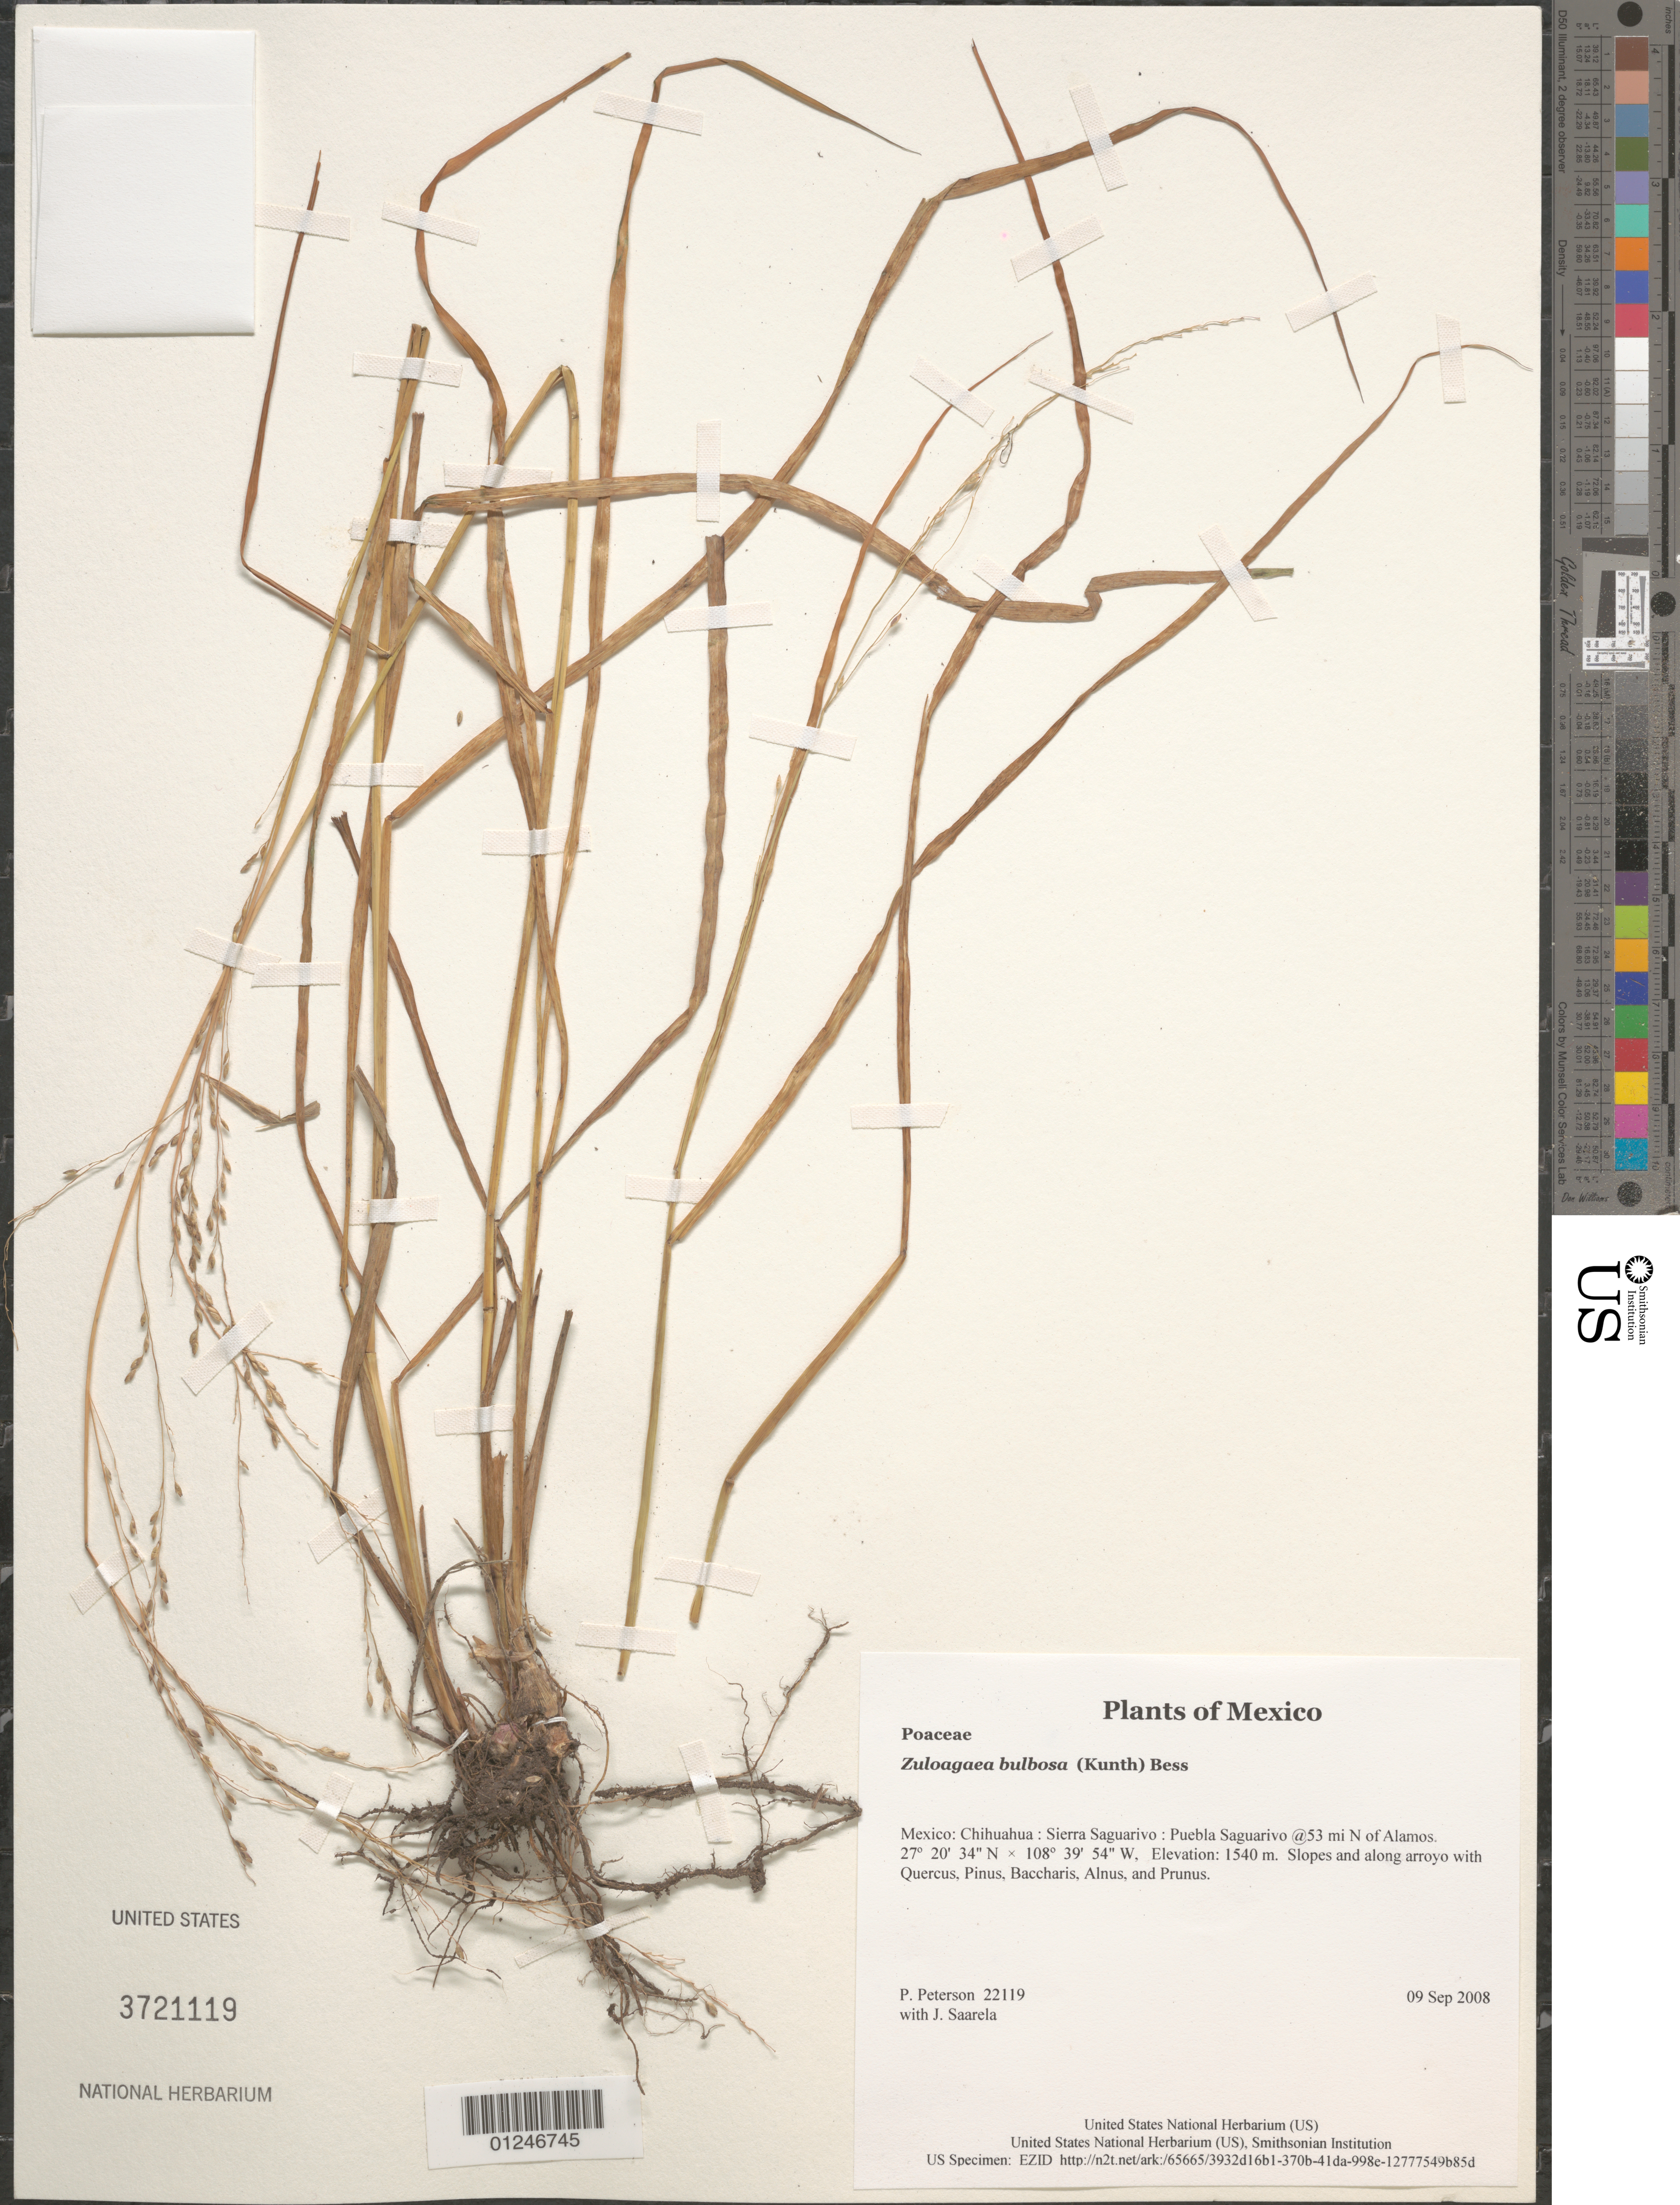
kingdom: Plantae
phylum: Tracheophyta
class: Liliopsida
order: Poales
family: Poaceae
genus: Zuloagaea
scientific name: Zuloagaea bulbosa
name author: (Kunth) E. Bess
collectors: P. M. Peterson & J. Saarela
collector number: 22119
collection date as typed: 09 Sep 2008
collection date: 2008-09-09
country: Mexico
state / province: Chihuahua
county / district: Sierra Saguarivo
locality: Puebla Saguarivo @53 mi N of Alamos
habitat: Slopes and along arroyo with Quercus, Pinus, Baccharis, Alnus, and Prunus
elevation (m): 1540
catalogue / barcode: US 3721119